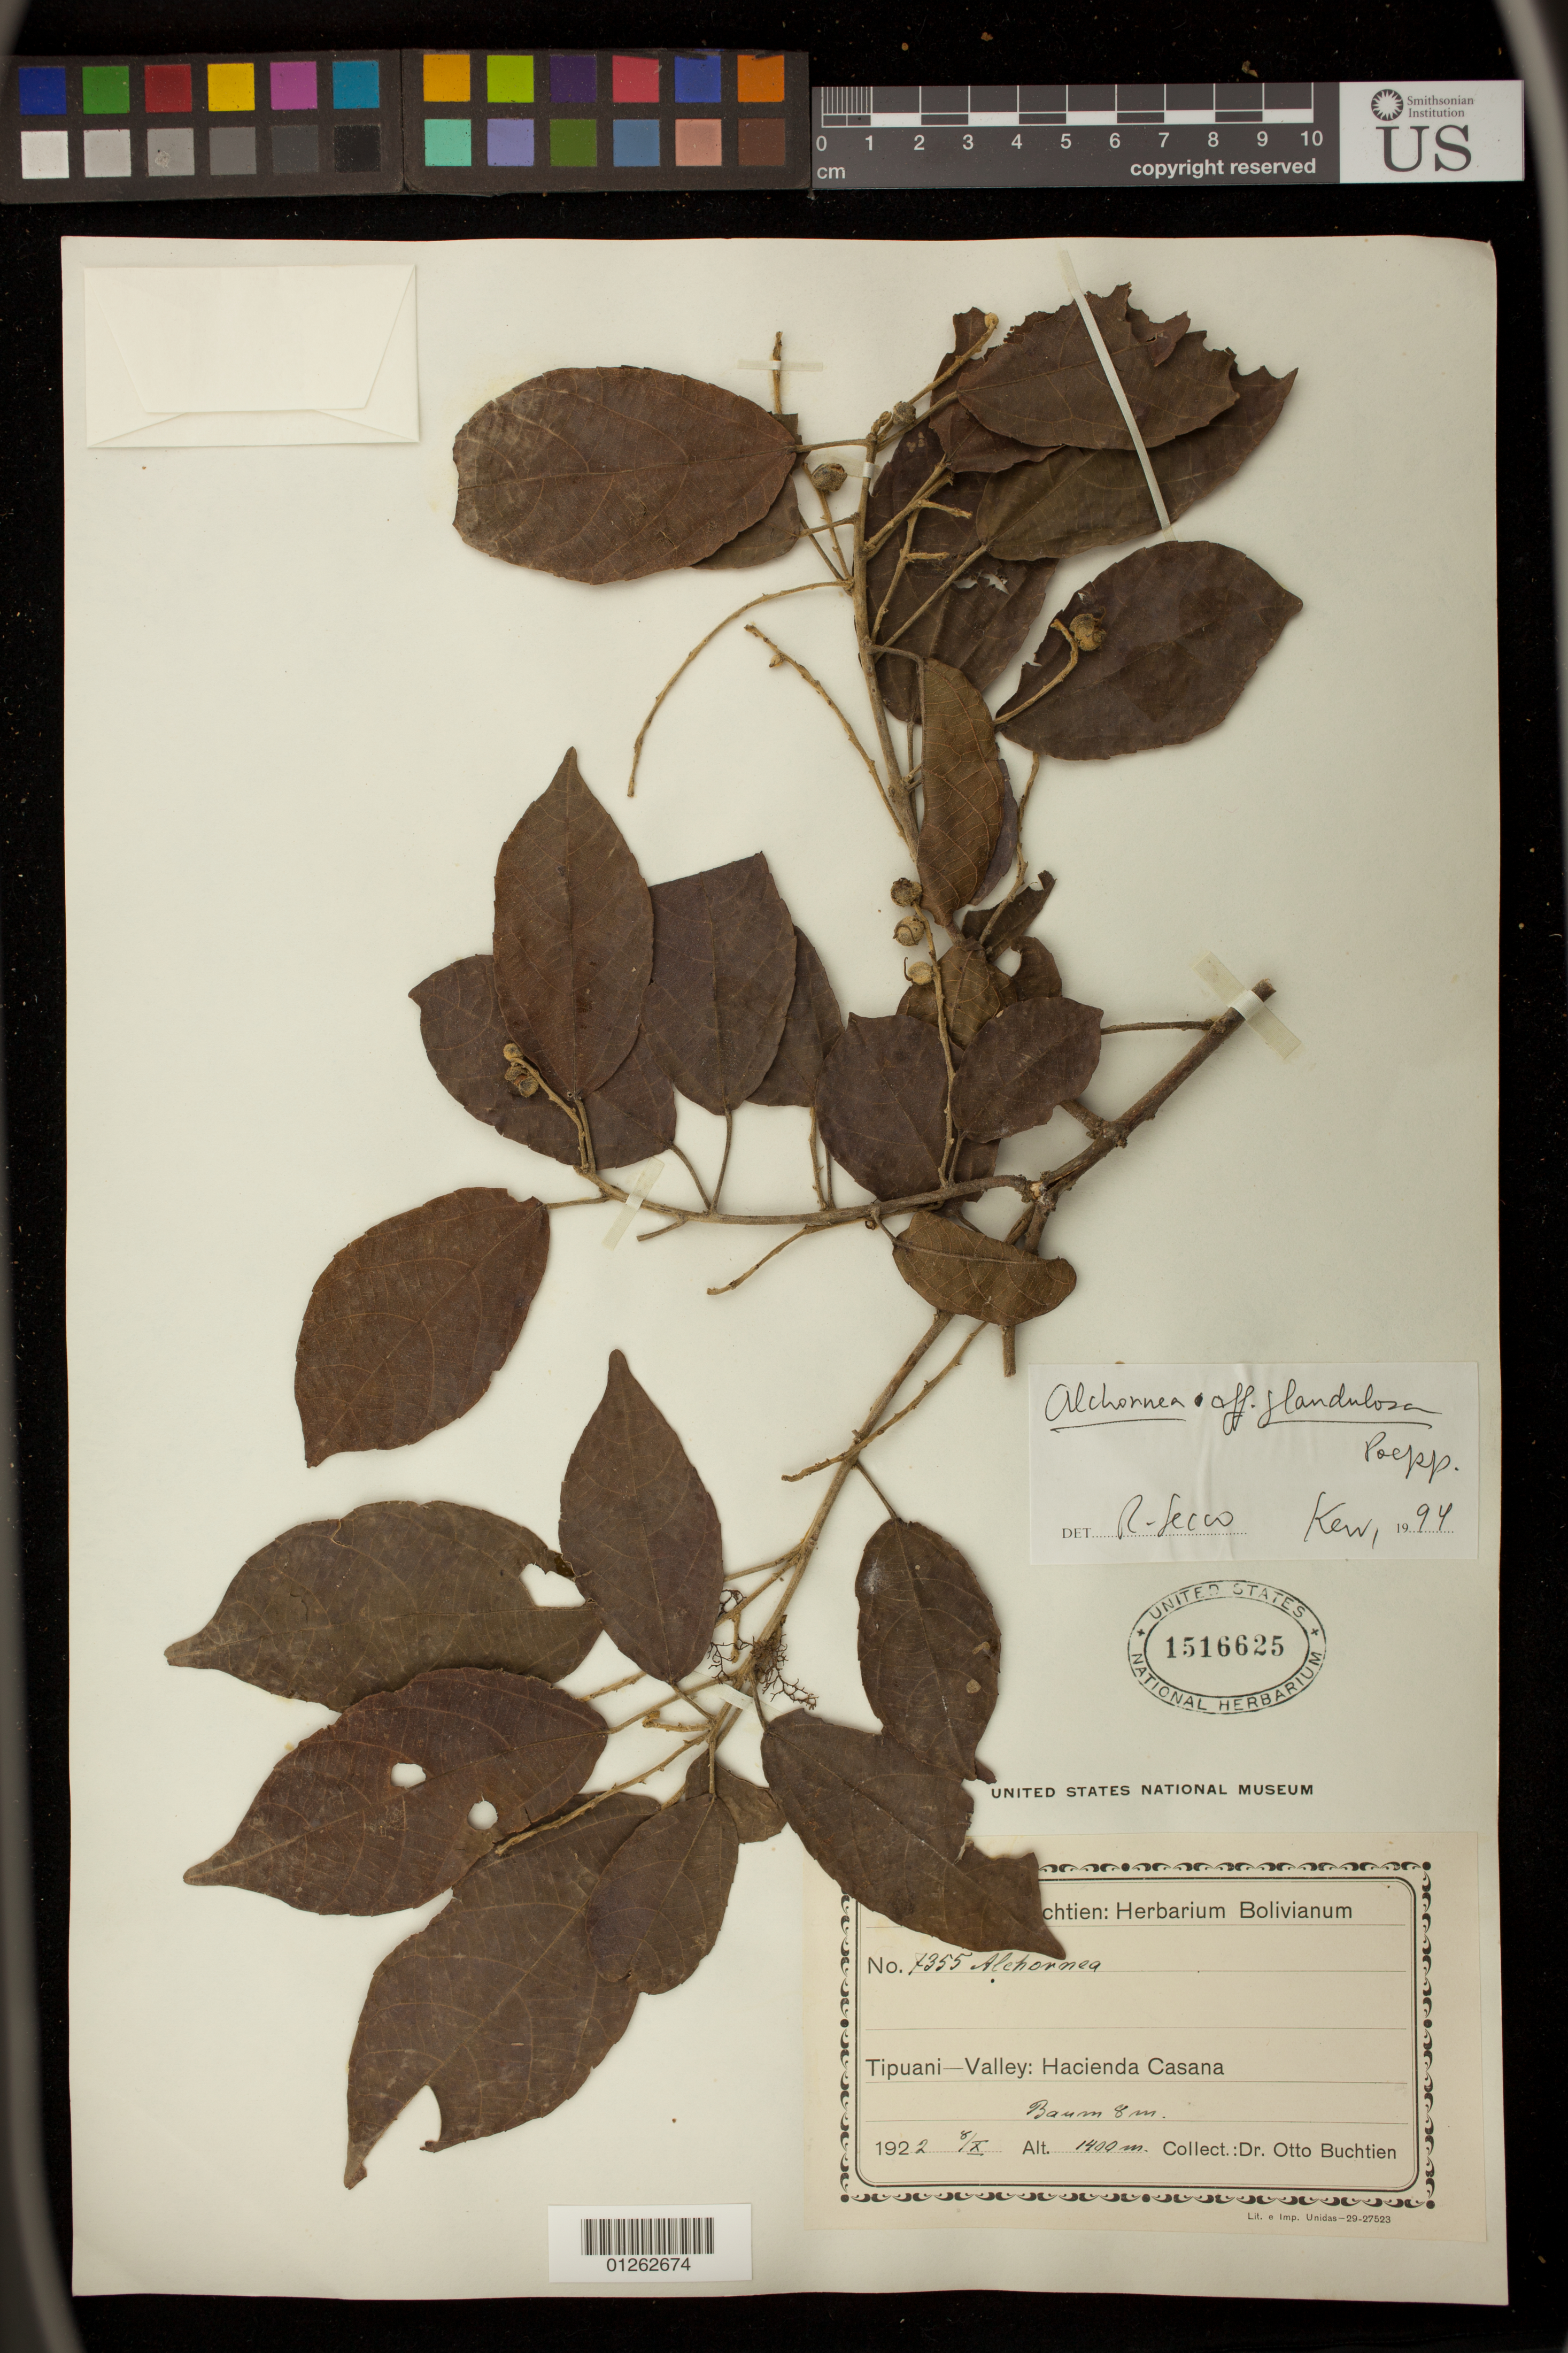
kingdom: Plantae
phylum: Tracheophyta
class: Magnoliopsida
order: Malpighiales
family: Euphorbiaceae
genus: Alchornea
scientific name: Alchornea glandulosa subsp. glandulosa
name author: Poepp.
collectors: O. Buchtien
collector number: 7355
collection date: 1922-10-08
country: Bolivia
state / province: La Paz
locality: tipuani Valley: Hacienda Casana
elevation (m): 1400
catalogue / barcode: US 1516625